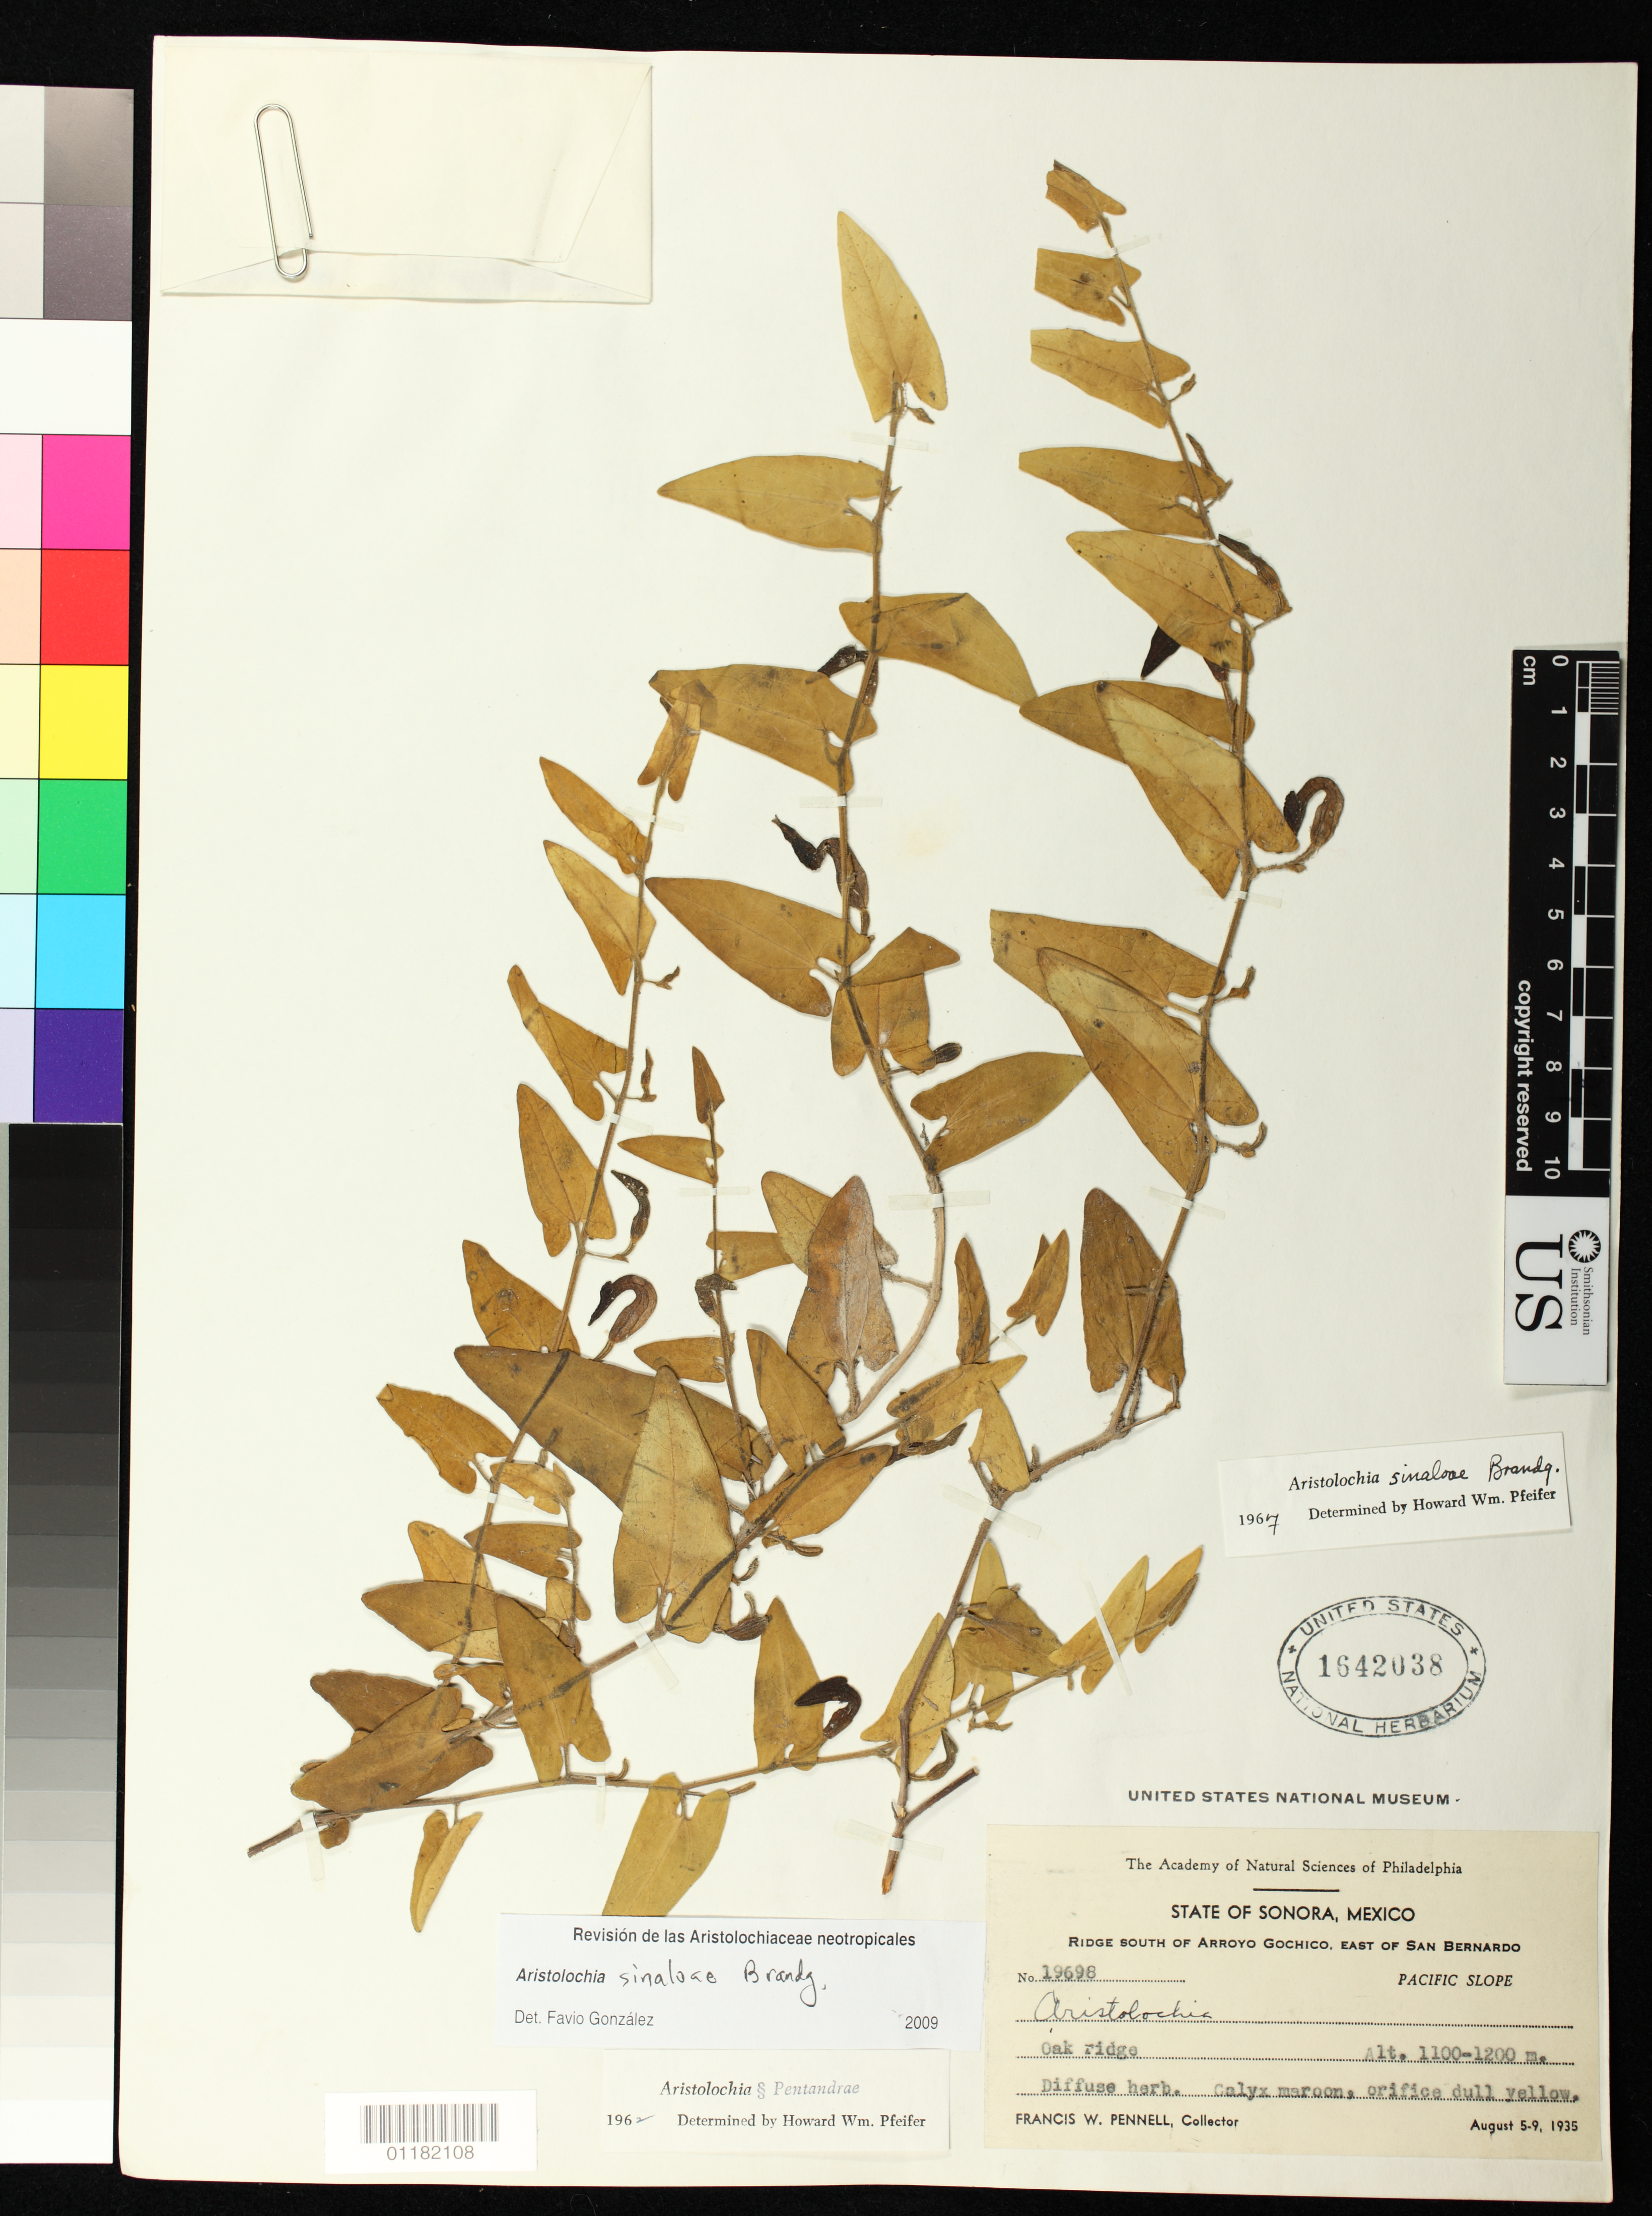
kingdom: Plantae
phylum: Tracheophyta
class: Magnoliopsida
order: Piperales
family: Aristolochiaceae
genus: Aristolochia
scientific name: Aristolochia sinaloae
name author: Brandegee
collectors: F. W. Pennell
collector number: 19698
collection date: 1935-08-05/1935-08-09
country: Mexico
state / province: Sonora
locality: Ridge south of Arroyo Gochico, East of San Bernardo Pacific slope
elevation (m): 335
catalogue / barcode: US 1642038